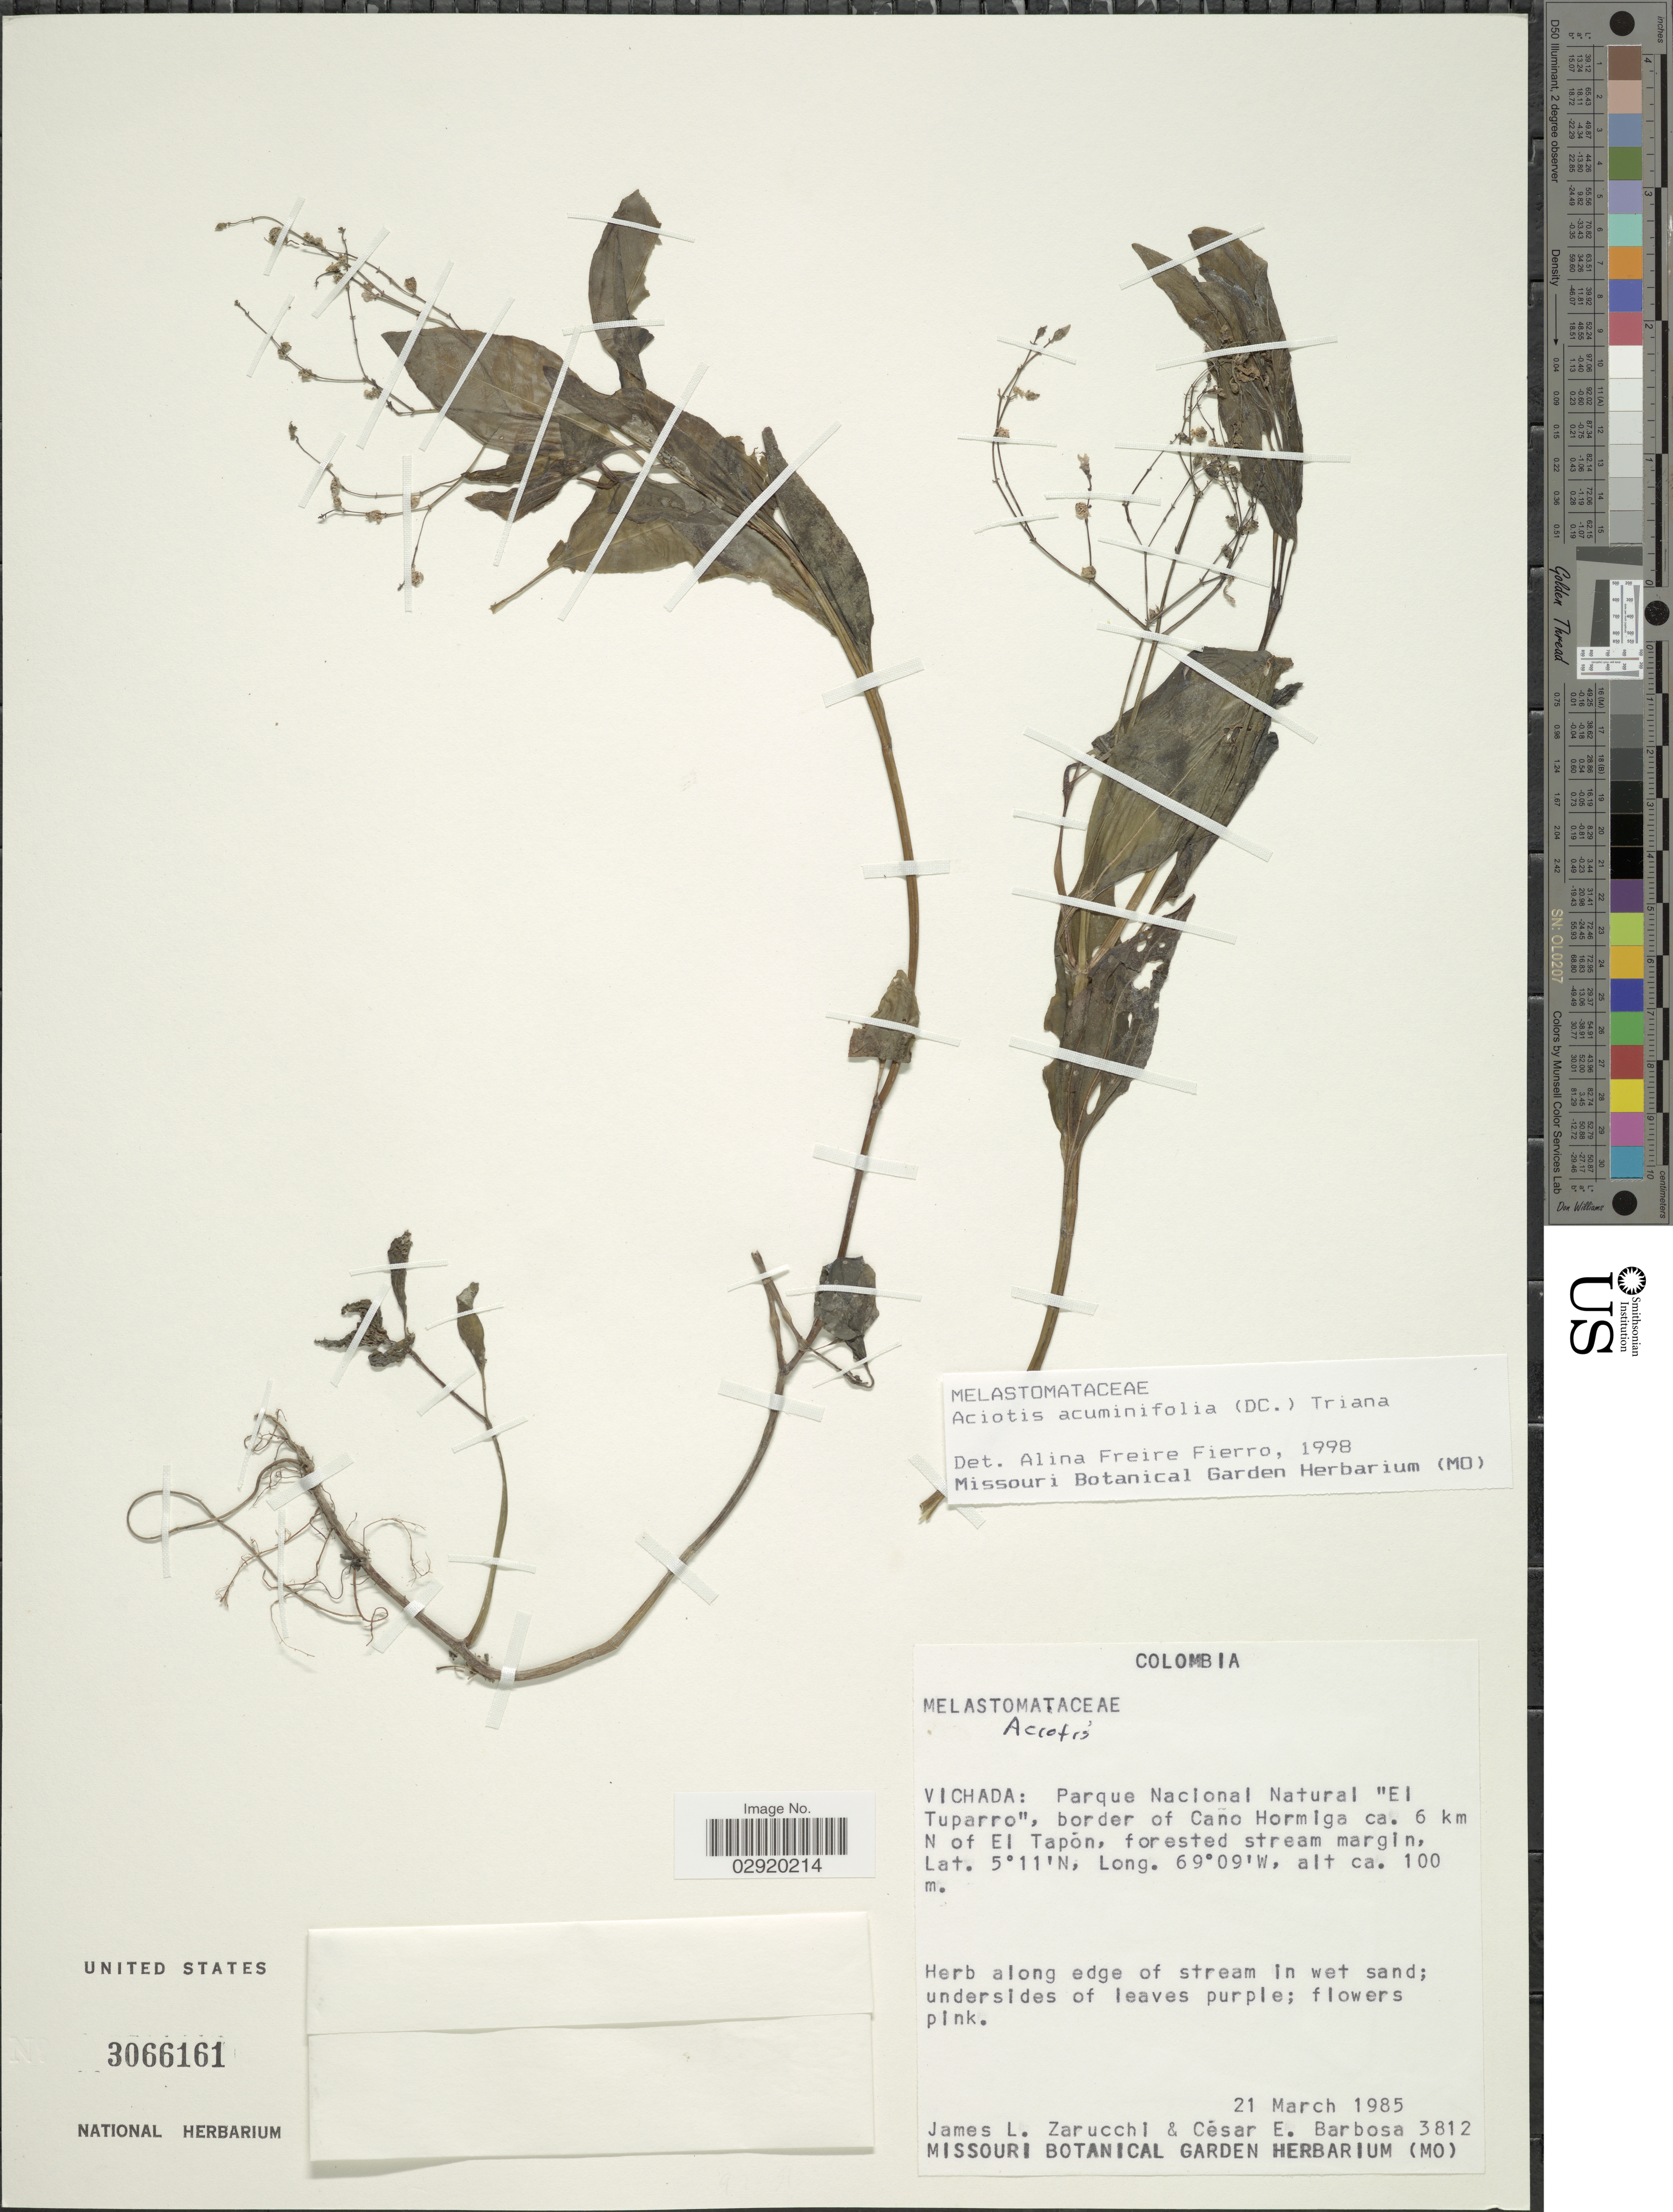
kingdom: Plantae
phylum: Tracheophyta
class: Magnoliopsida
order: Myrtales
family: Melastomataceae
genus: Aciotis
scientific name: Aciotis acuminifolia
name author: (Mart. ex DC.) Triana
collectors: J. L. Zarucchi & C. E. Barbosa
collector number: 3812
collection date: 1985-03-21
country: Colombia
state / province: Vichada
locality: Parque Nacional Natural "El Tuparro", border of Caño Hormiga ca. 6 km N of El Tapón, forested stream margin.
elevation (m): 100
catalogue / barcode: US 3066161